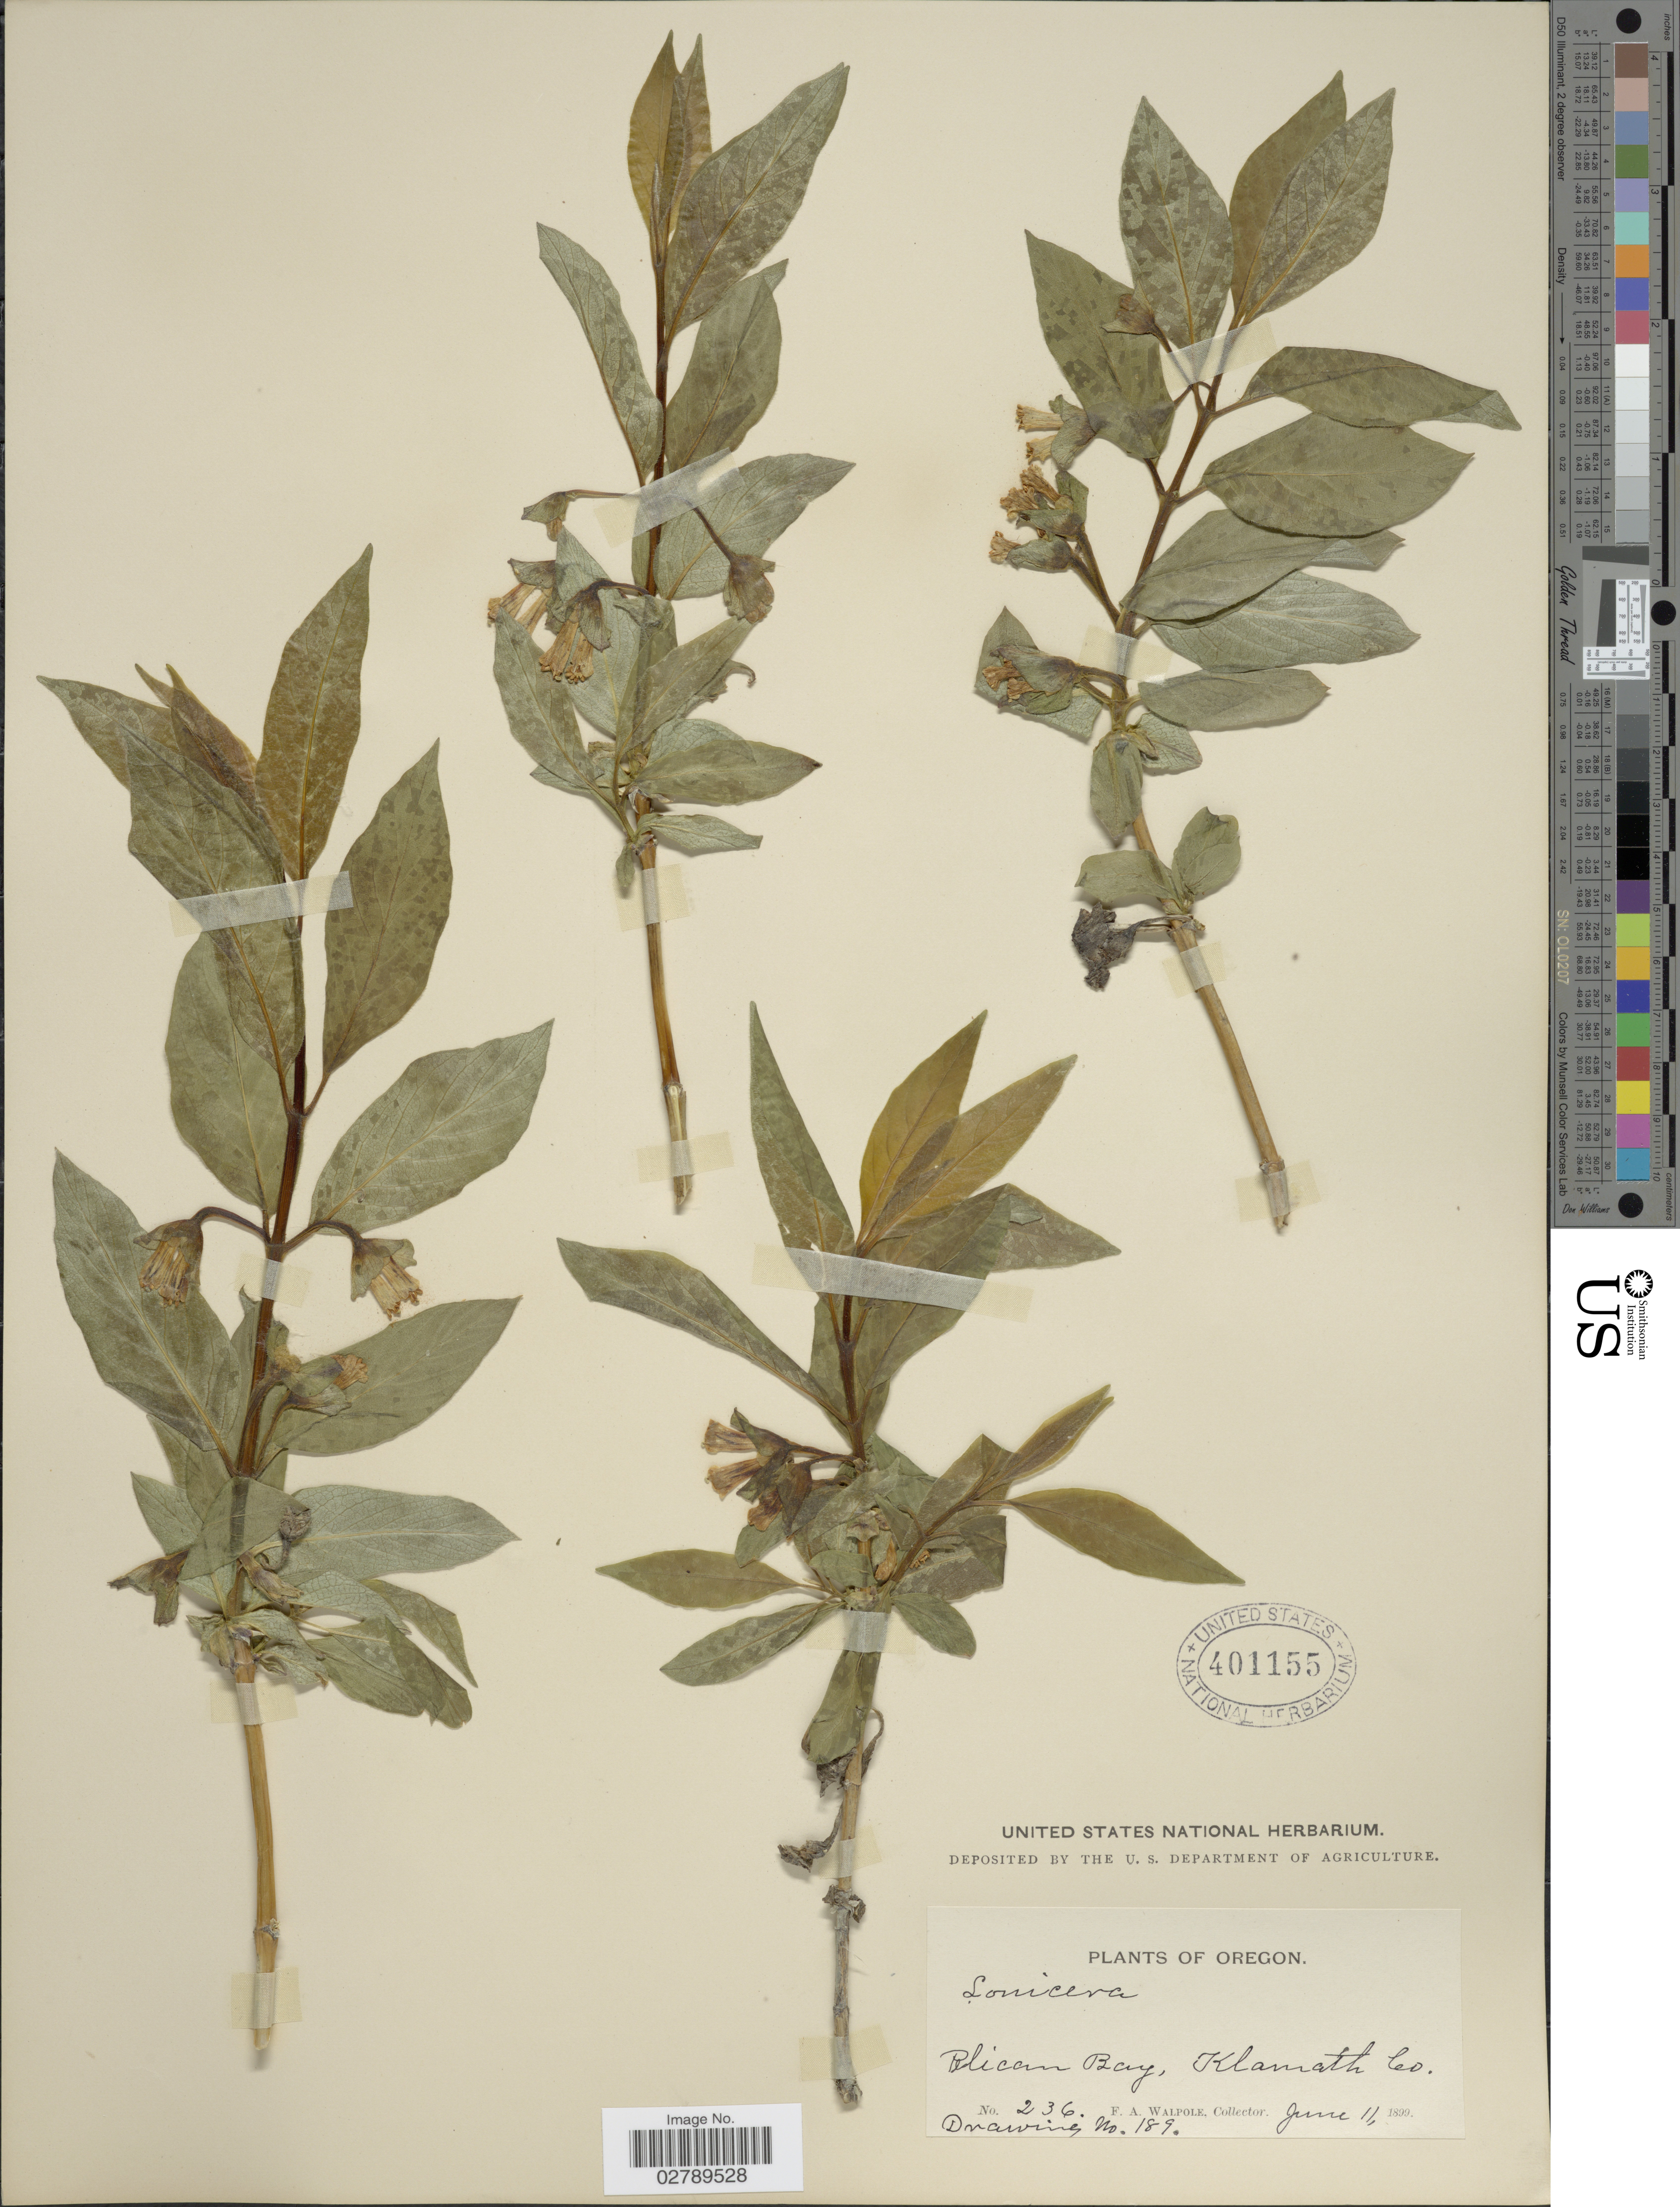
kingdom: Plantae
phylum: Tracheophyta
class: Magnoliopsida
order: Dipsacales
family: Caprifoliaceae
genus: Lonicera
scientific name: Lonicera involucrata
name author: (Richardson) Banks ex Spreng.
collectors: F. Walpole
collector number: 236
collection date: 1899-06-11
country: United States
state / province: Oregon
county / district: Klamath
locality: Pelican Bay, Klamath Co.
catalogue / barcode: US 401155